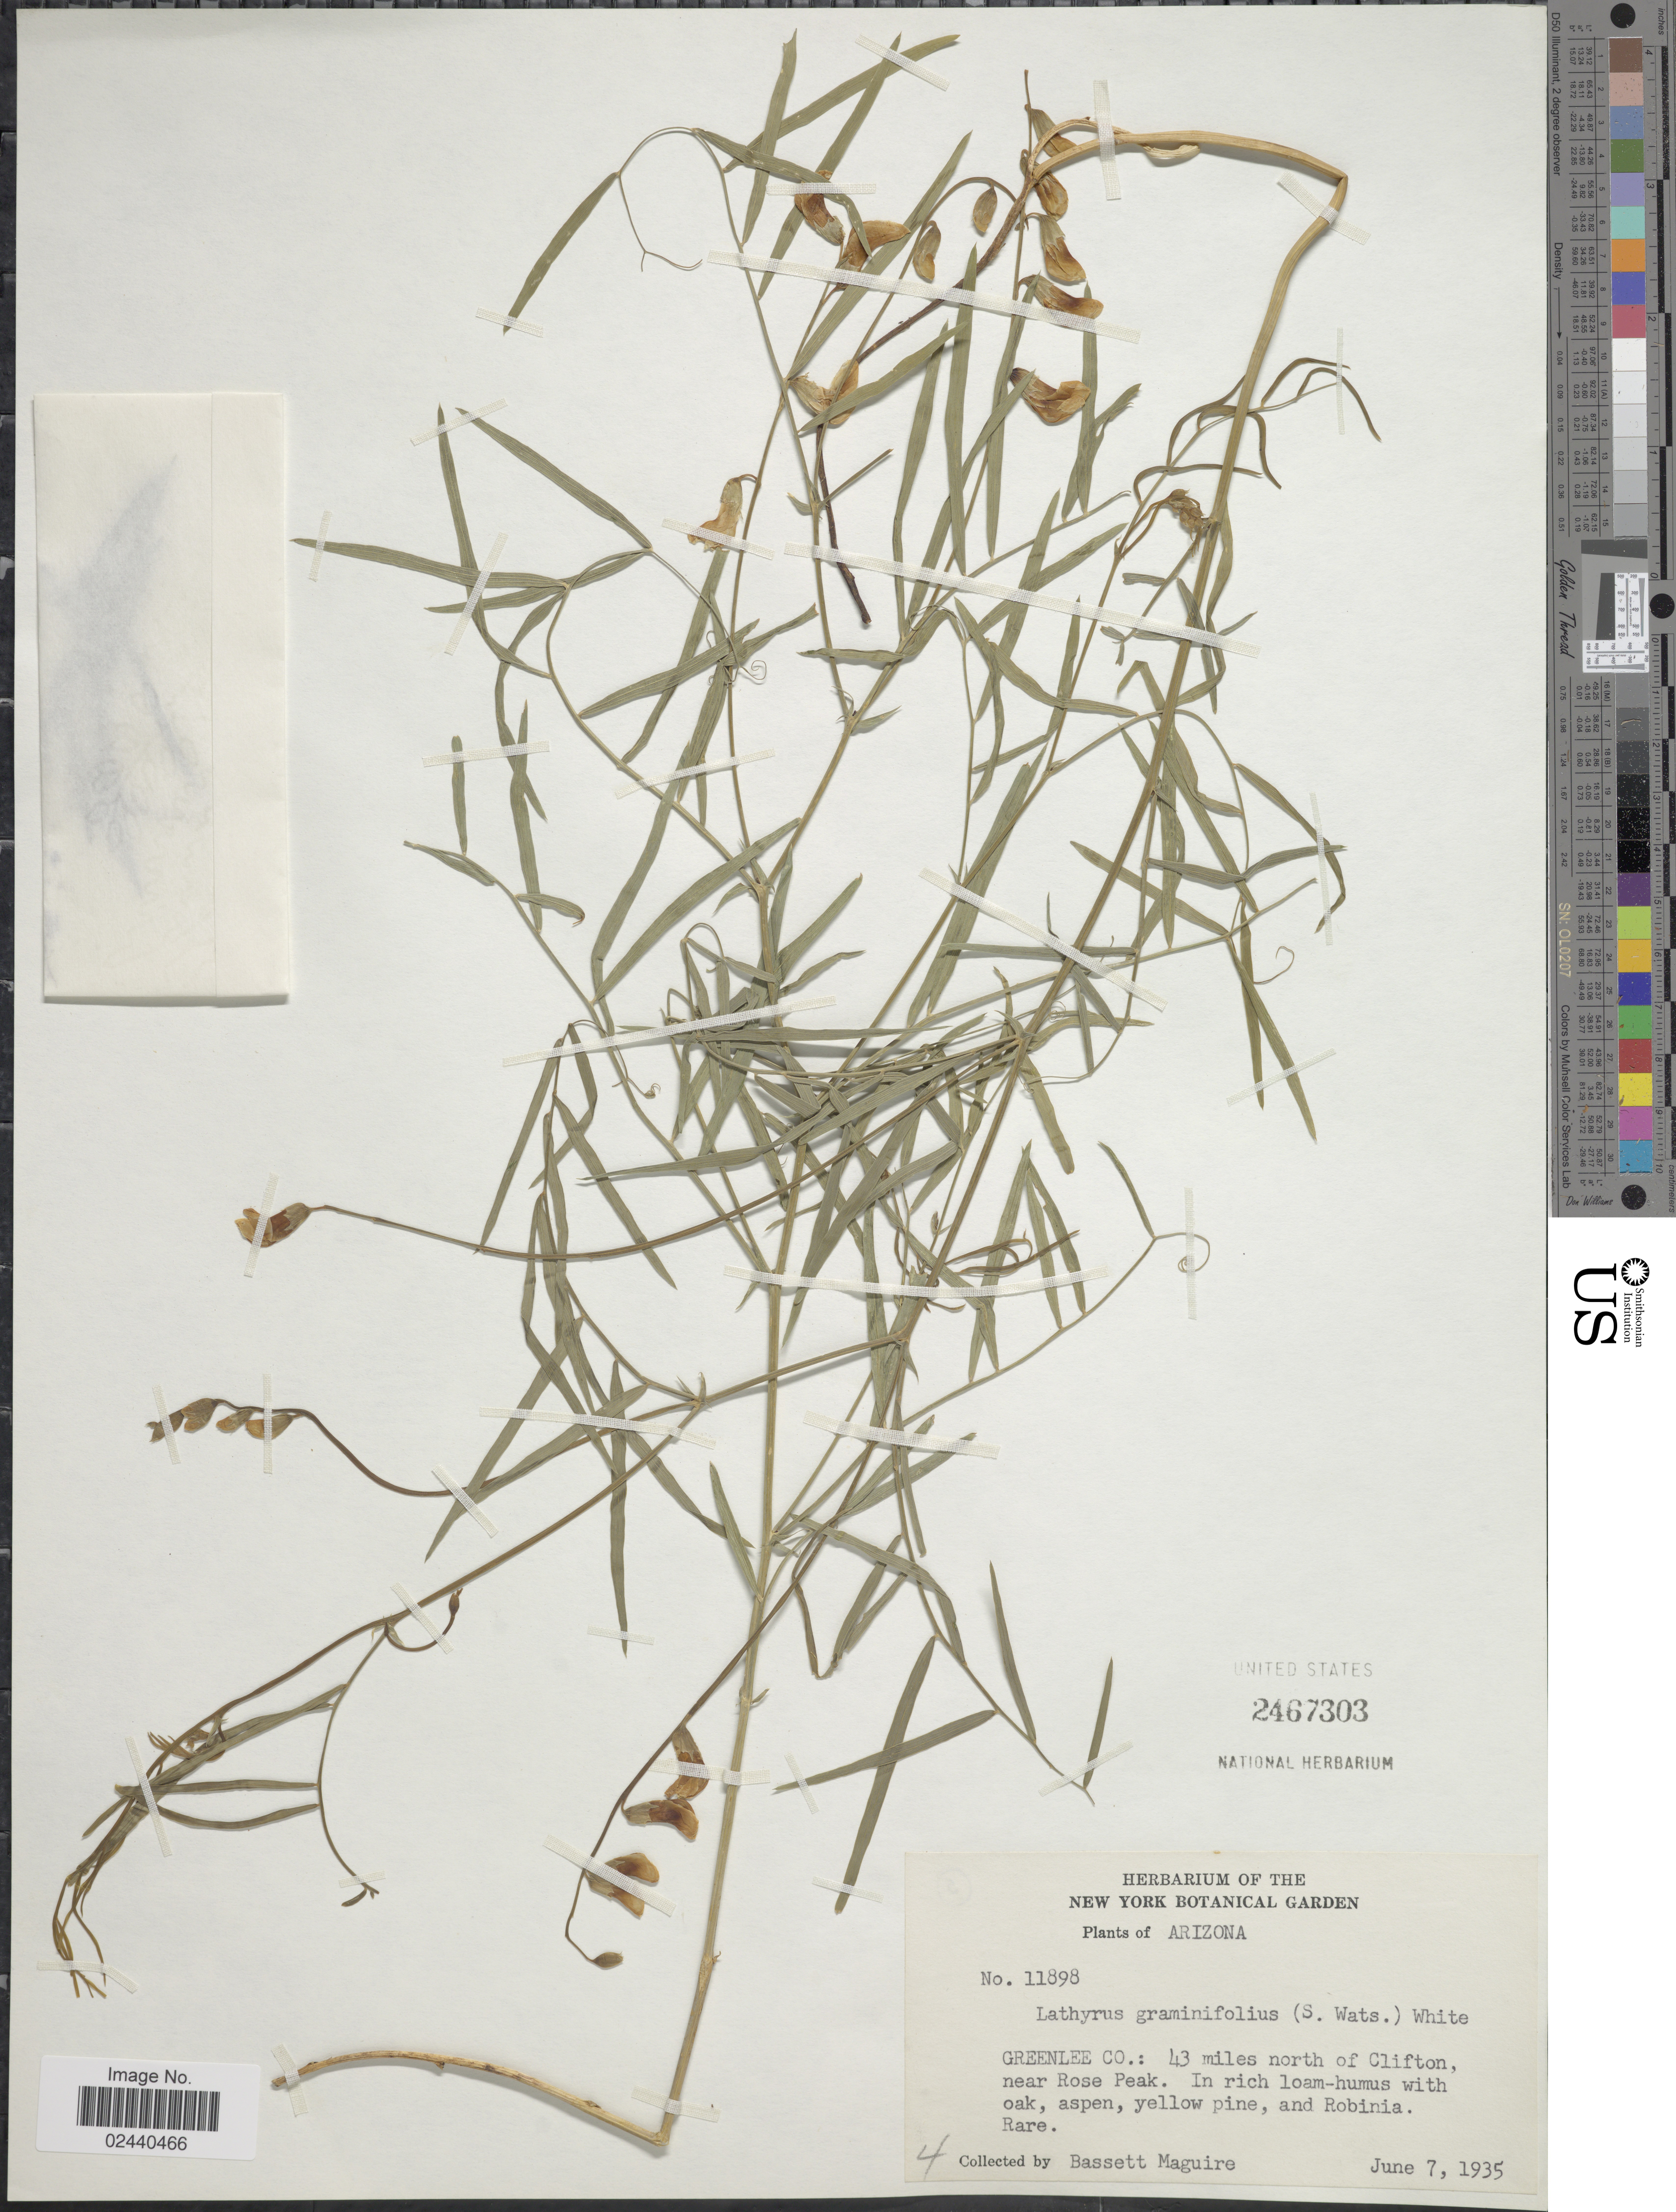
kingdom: Plantae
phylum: Tracheophyta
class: Magnoliopsida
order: Fabales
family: Fabaceae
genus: Lathyrus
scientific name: Lathyrus graminifolius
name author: (S. Watson) T.G. White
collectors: B. Maguire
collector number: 11898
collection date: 1935-06-07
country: United States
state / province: Arizona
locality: Greenlee Co.: 43 miles north of Clifton, near Rose Peak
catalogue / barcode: US 2467303